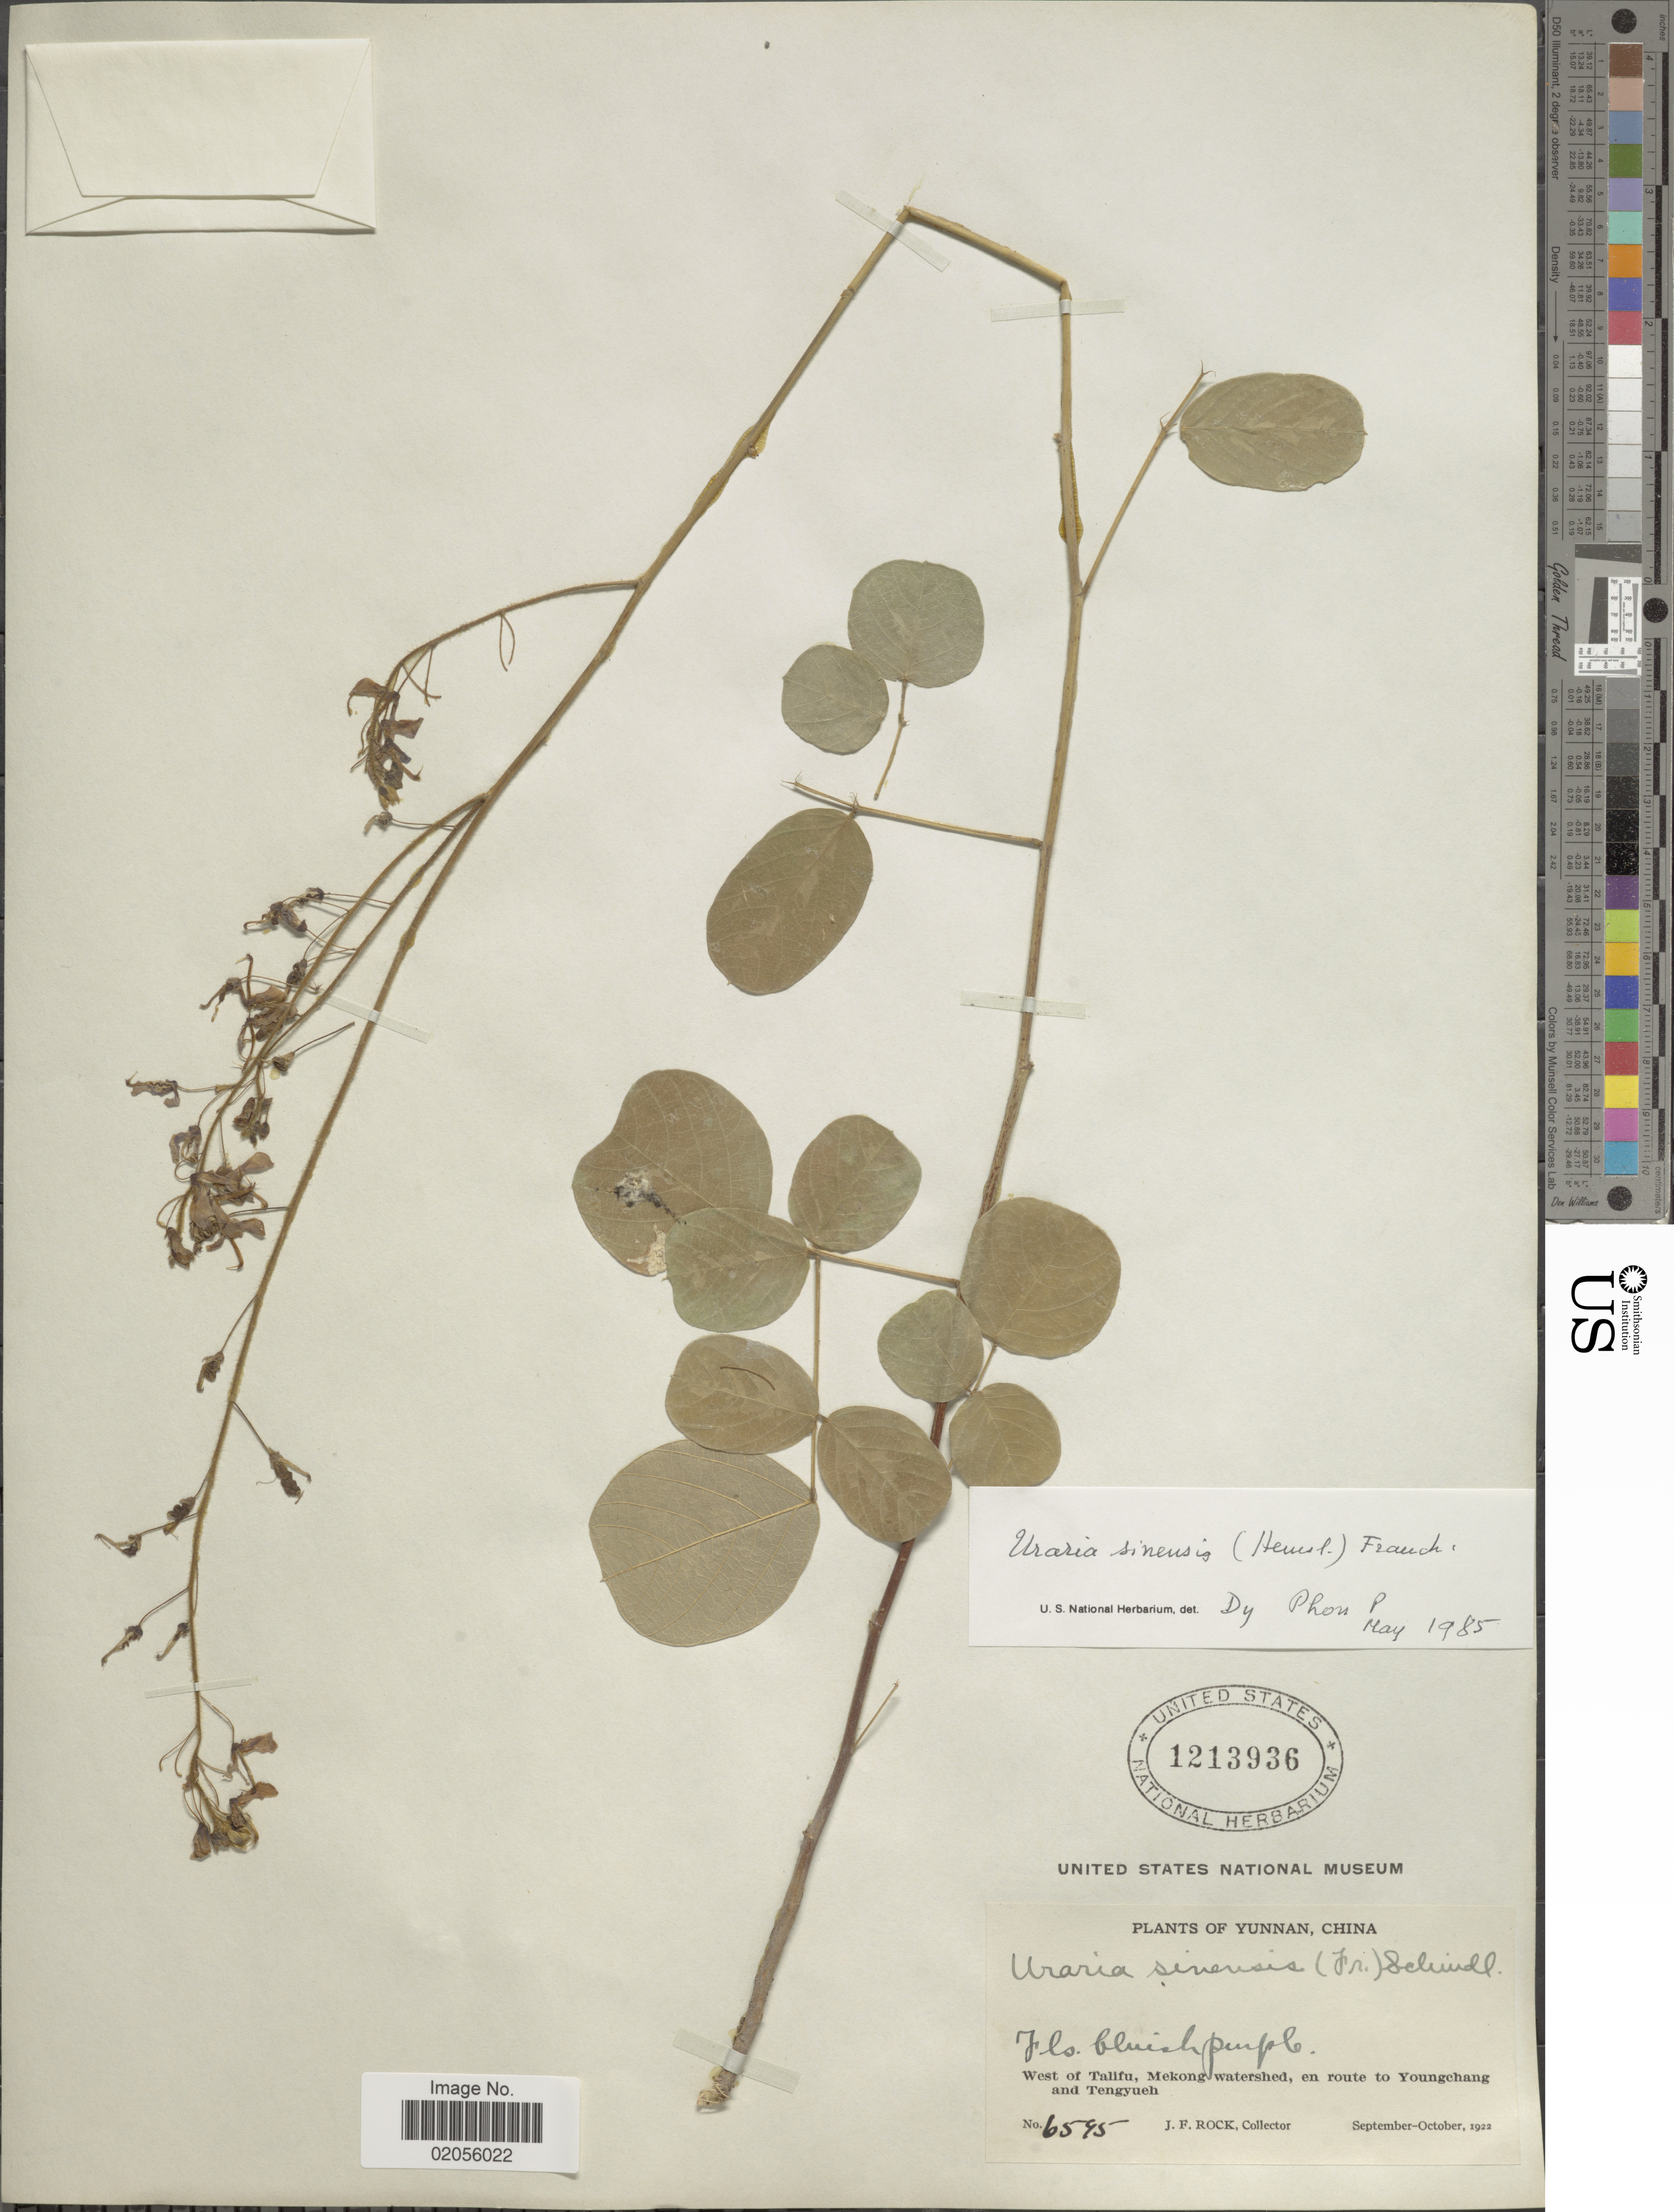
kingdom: Plantae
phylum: Tracheophyta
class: Magnoliopsida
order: Fabales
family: Fabaceae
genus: Uraria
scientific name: Uraria sinensis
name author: (J.H. Hemsl.) Franch.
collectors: J. Rock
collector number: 6595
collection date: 1922-09/1922-10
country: China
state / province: Yunnan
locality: West of Talifu, Mekong watershed, en route to Youngchang and Tengyueh.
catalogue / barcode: US 1213936